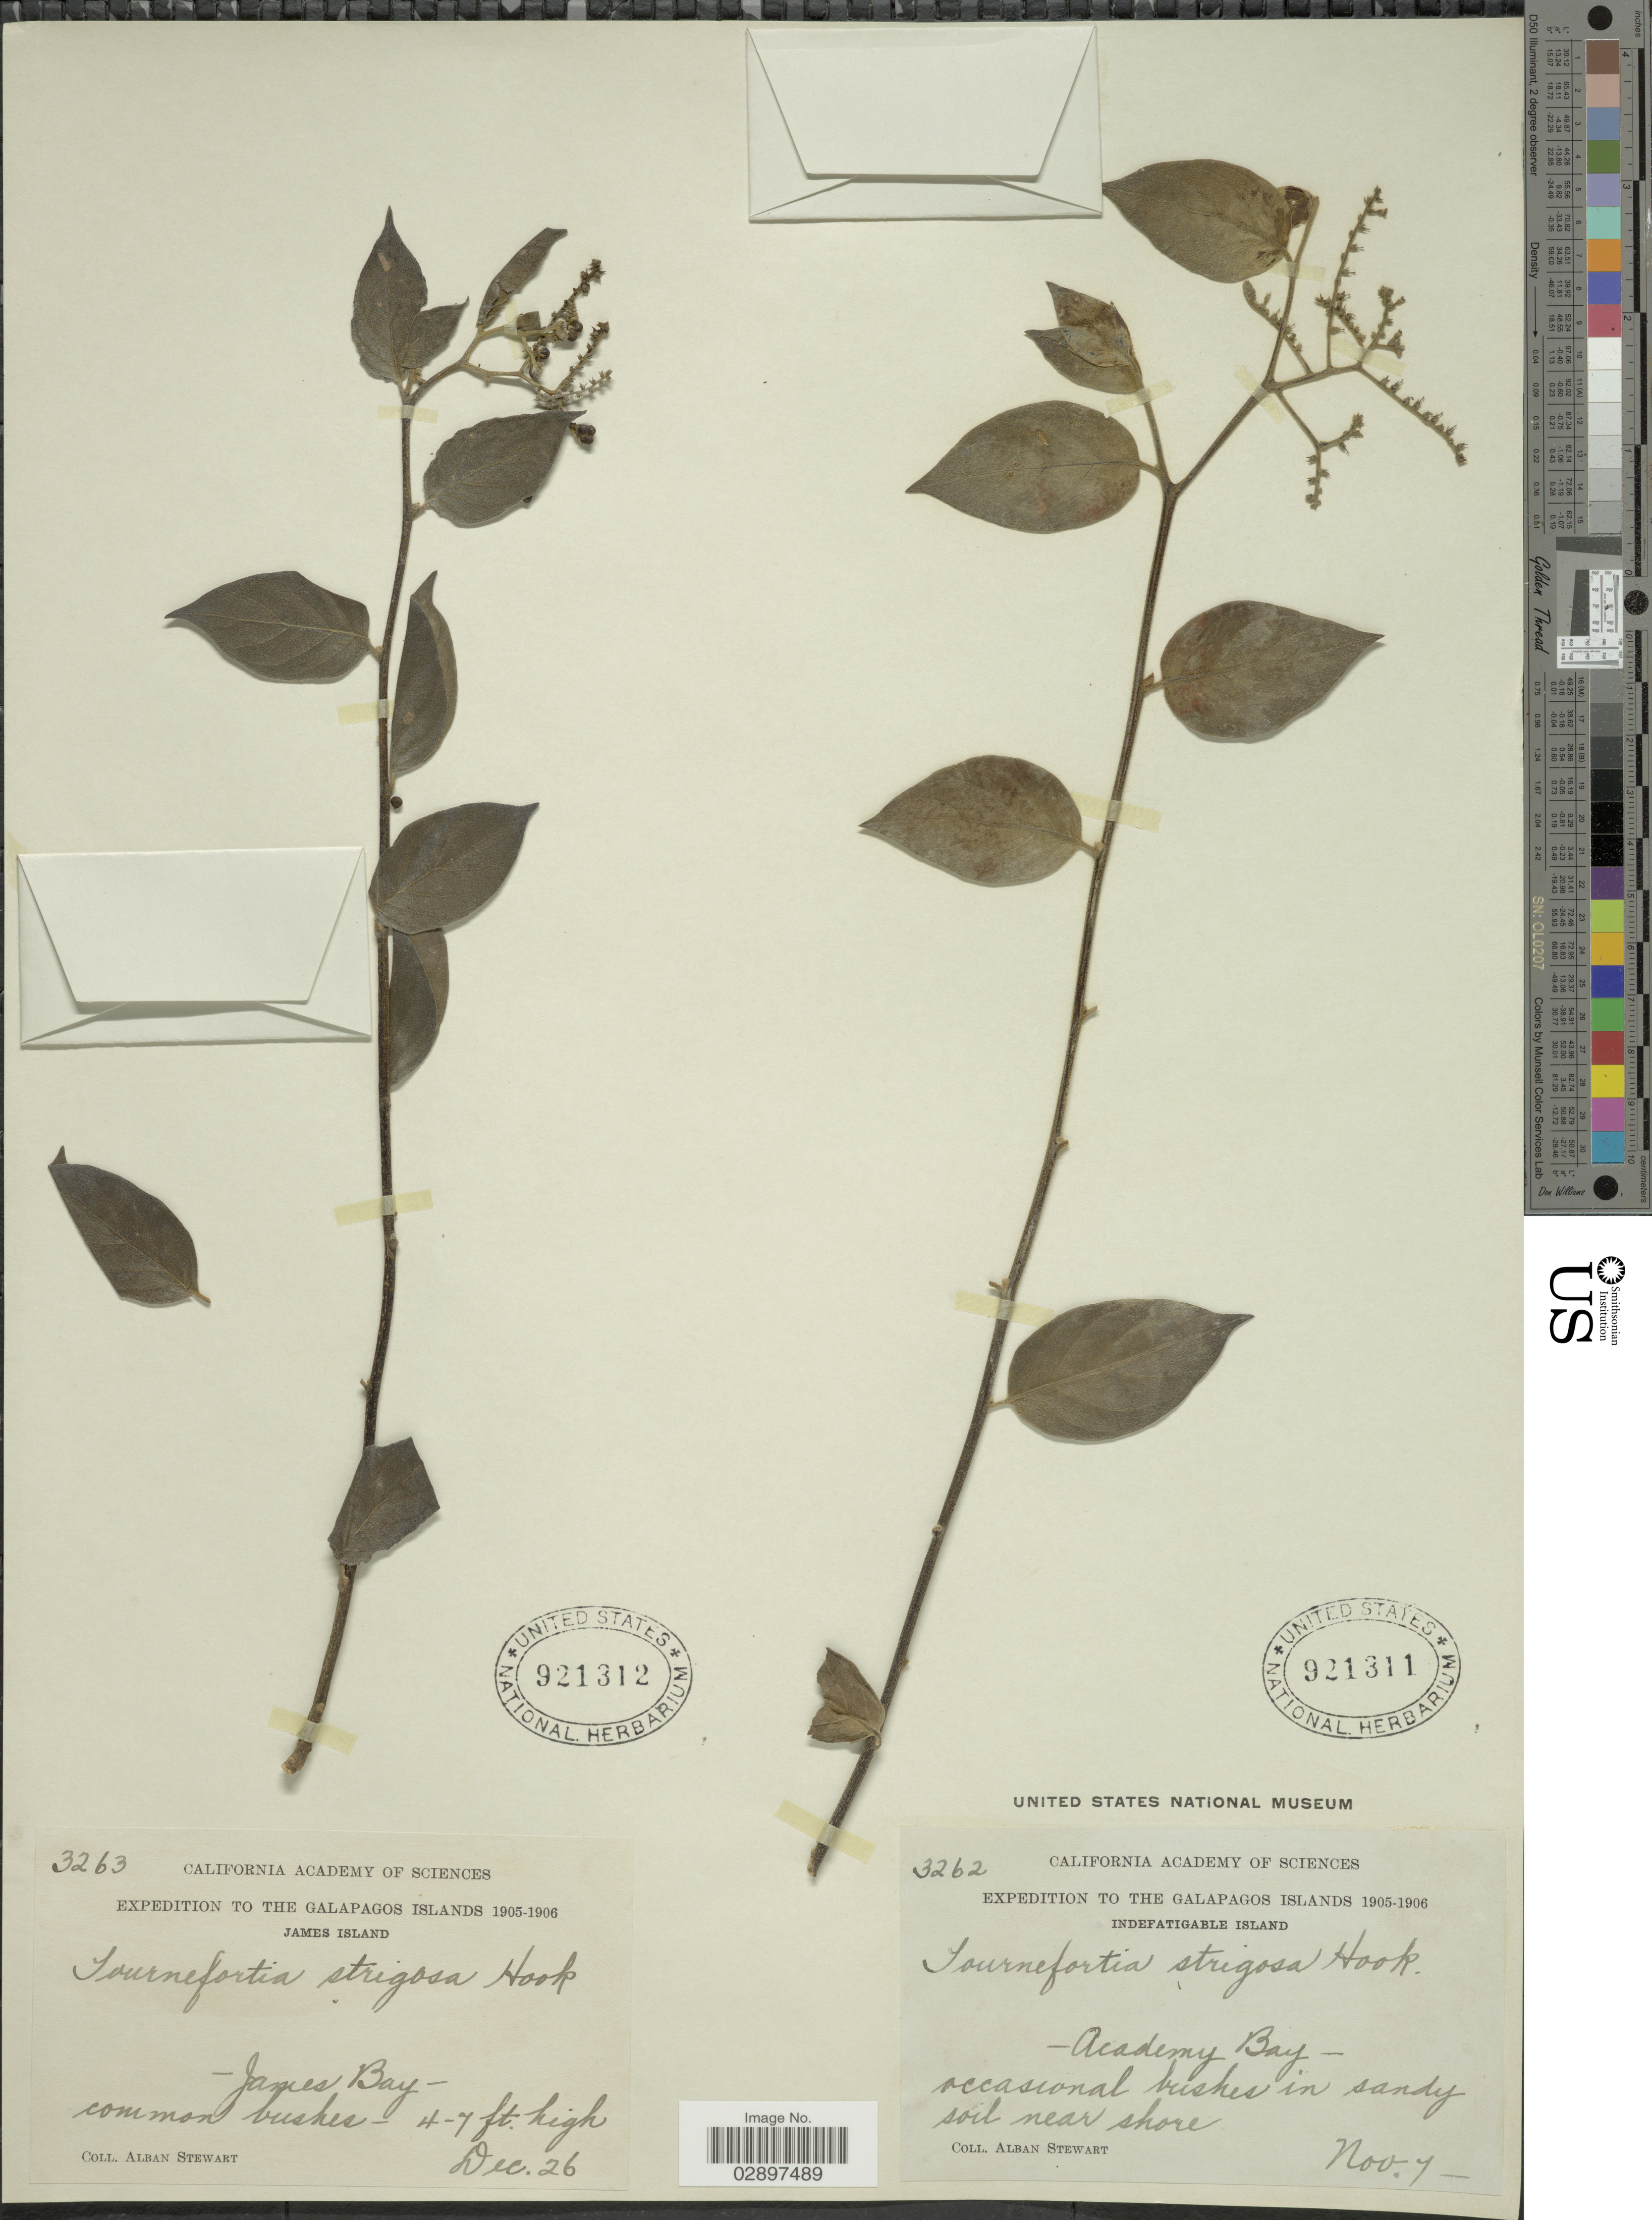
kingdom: Plantae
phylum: Tracheophyta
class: Magnoliopsida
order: Boraginales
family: Heliotropiaceae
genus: Tournefortia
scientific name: Tournefortia strigosa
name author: Andersson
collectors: A. Stewart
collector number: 3263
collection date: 1905-12-26/1906-12-26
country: Ecuador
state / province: Colón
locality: The Galapagos Islands. James Island. James Bay.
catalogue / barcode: US 921312